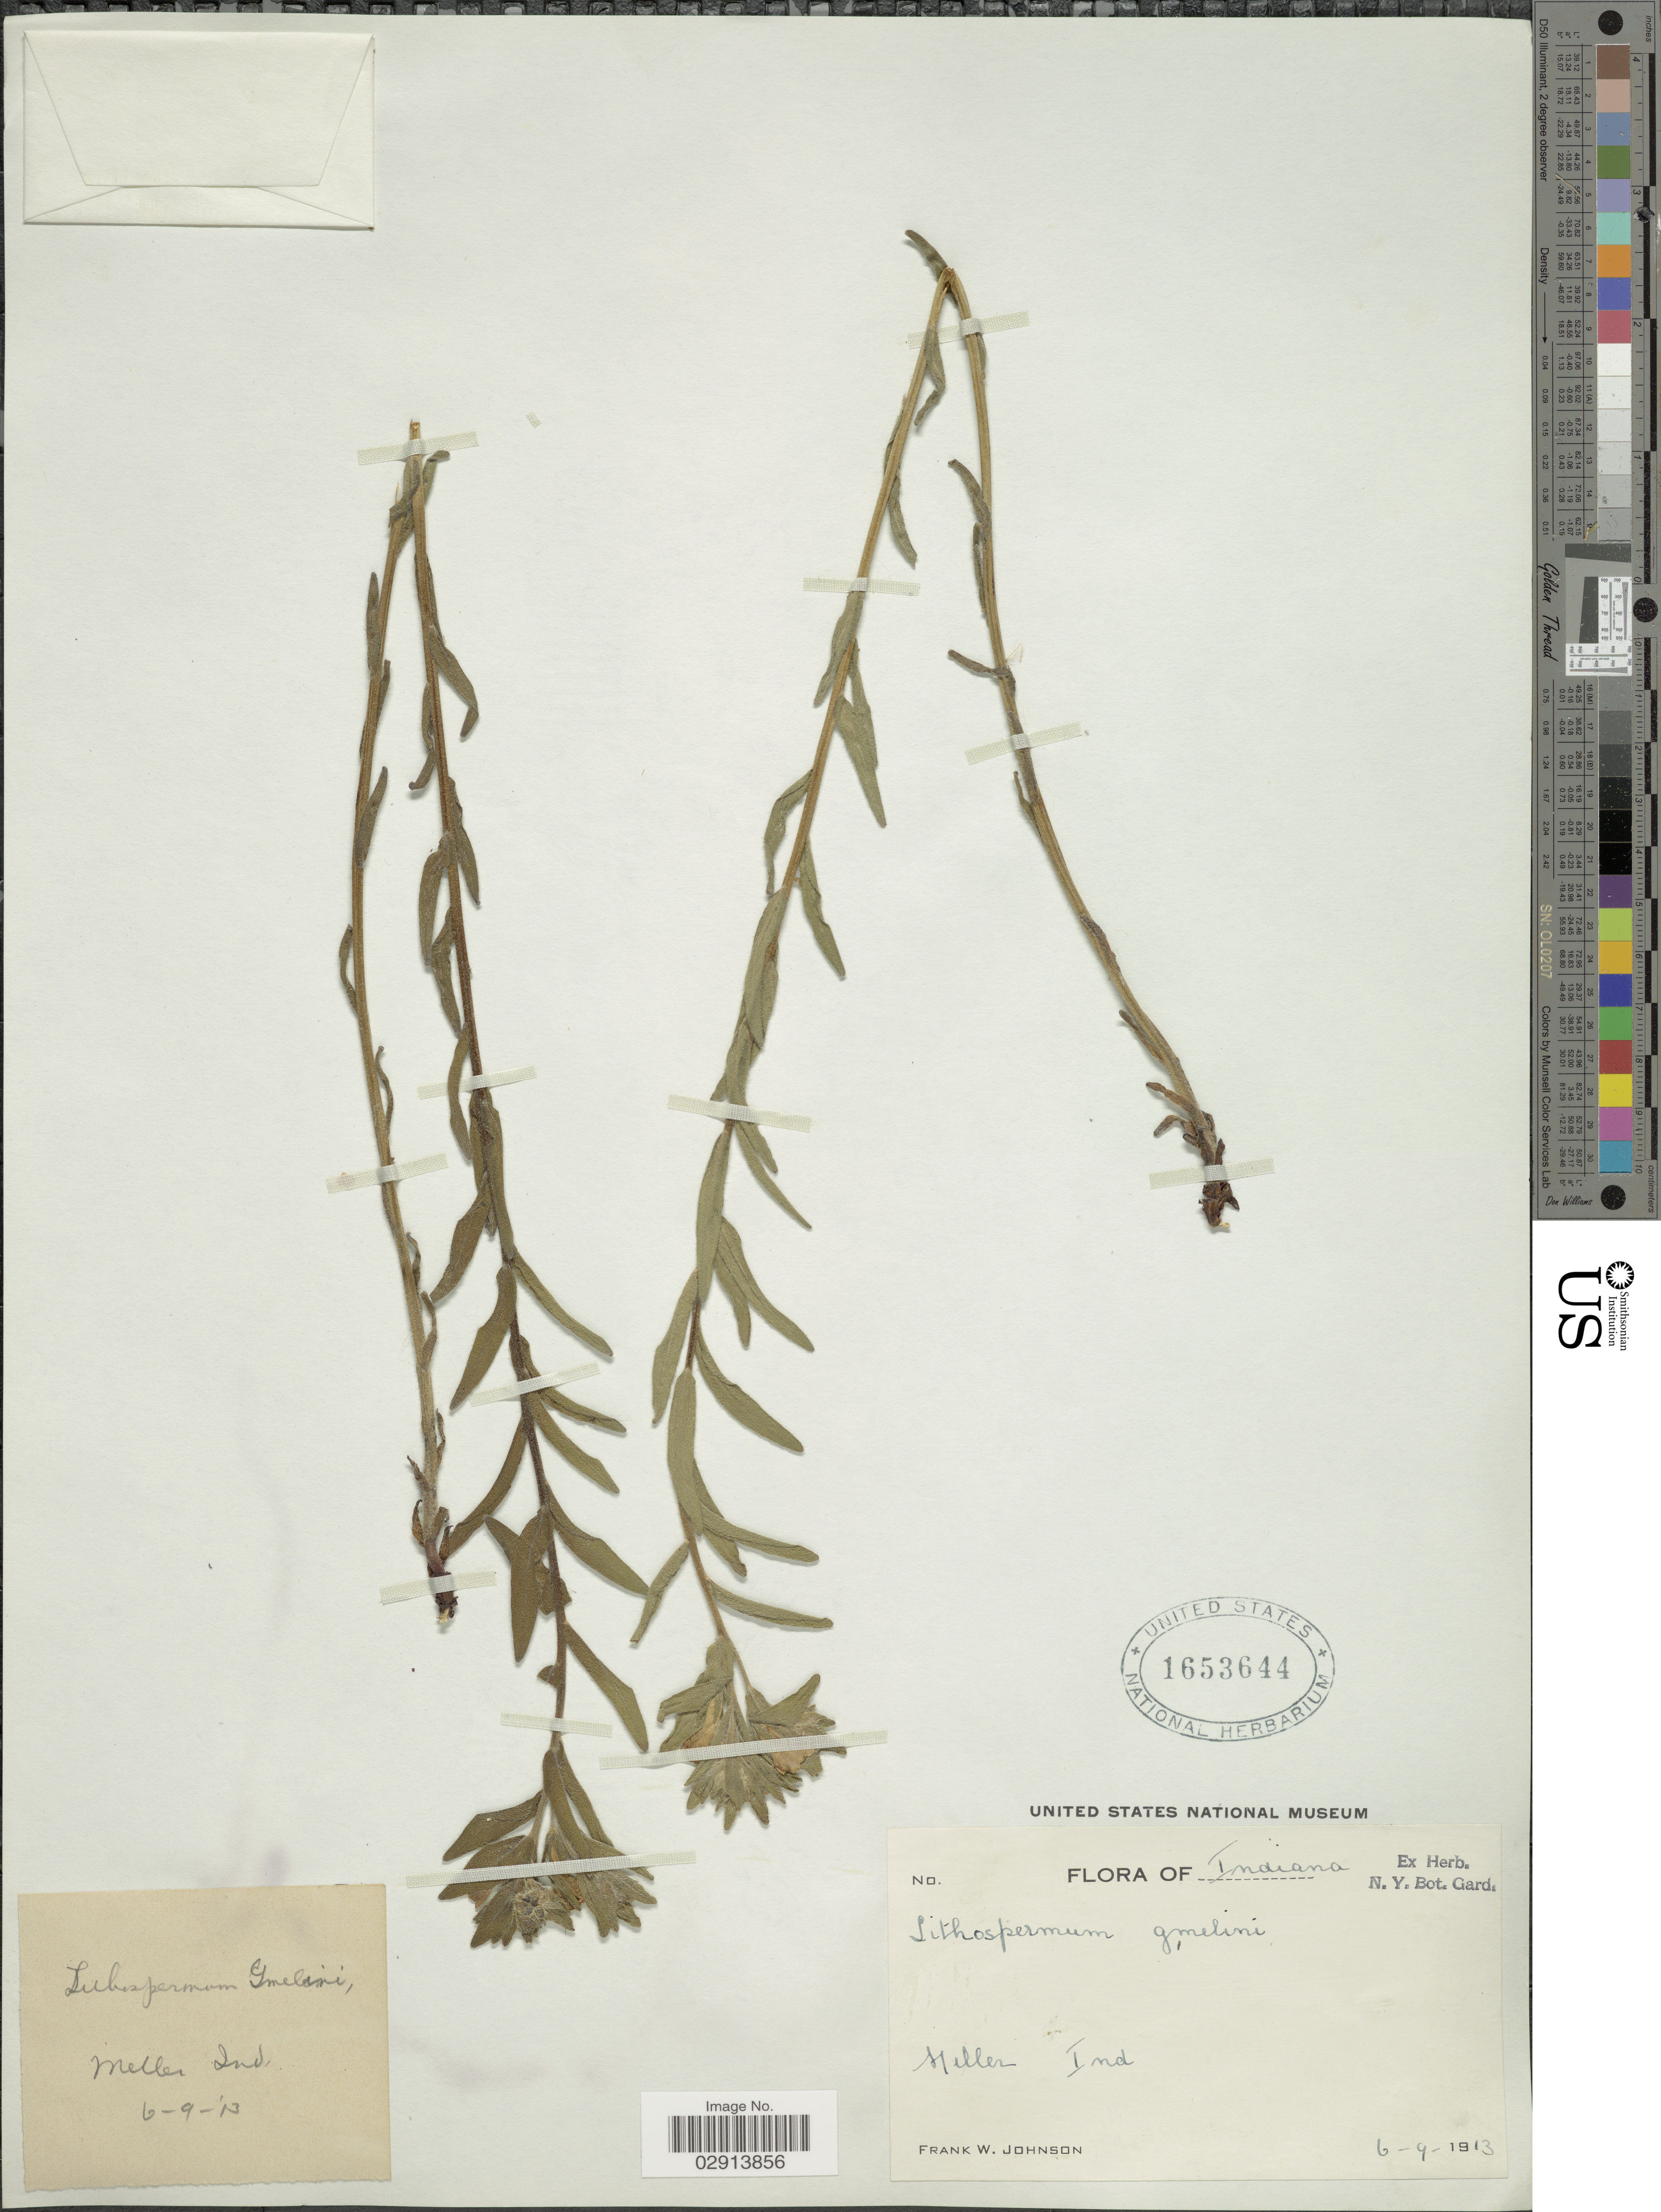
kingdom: Plantae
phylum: Tracheophyta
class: Magnoliopsida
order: Boraginales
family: Boraginaceae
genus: Lithospermum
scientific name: Lithospermum caroliniense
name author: (J.F. Gmel.) MacMill.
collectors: F. W. Johnson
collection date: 1913-09-06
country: United States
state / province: Indiana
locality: Meller Ind.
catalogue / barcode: US 1653644